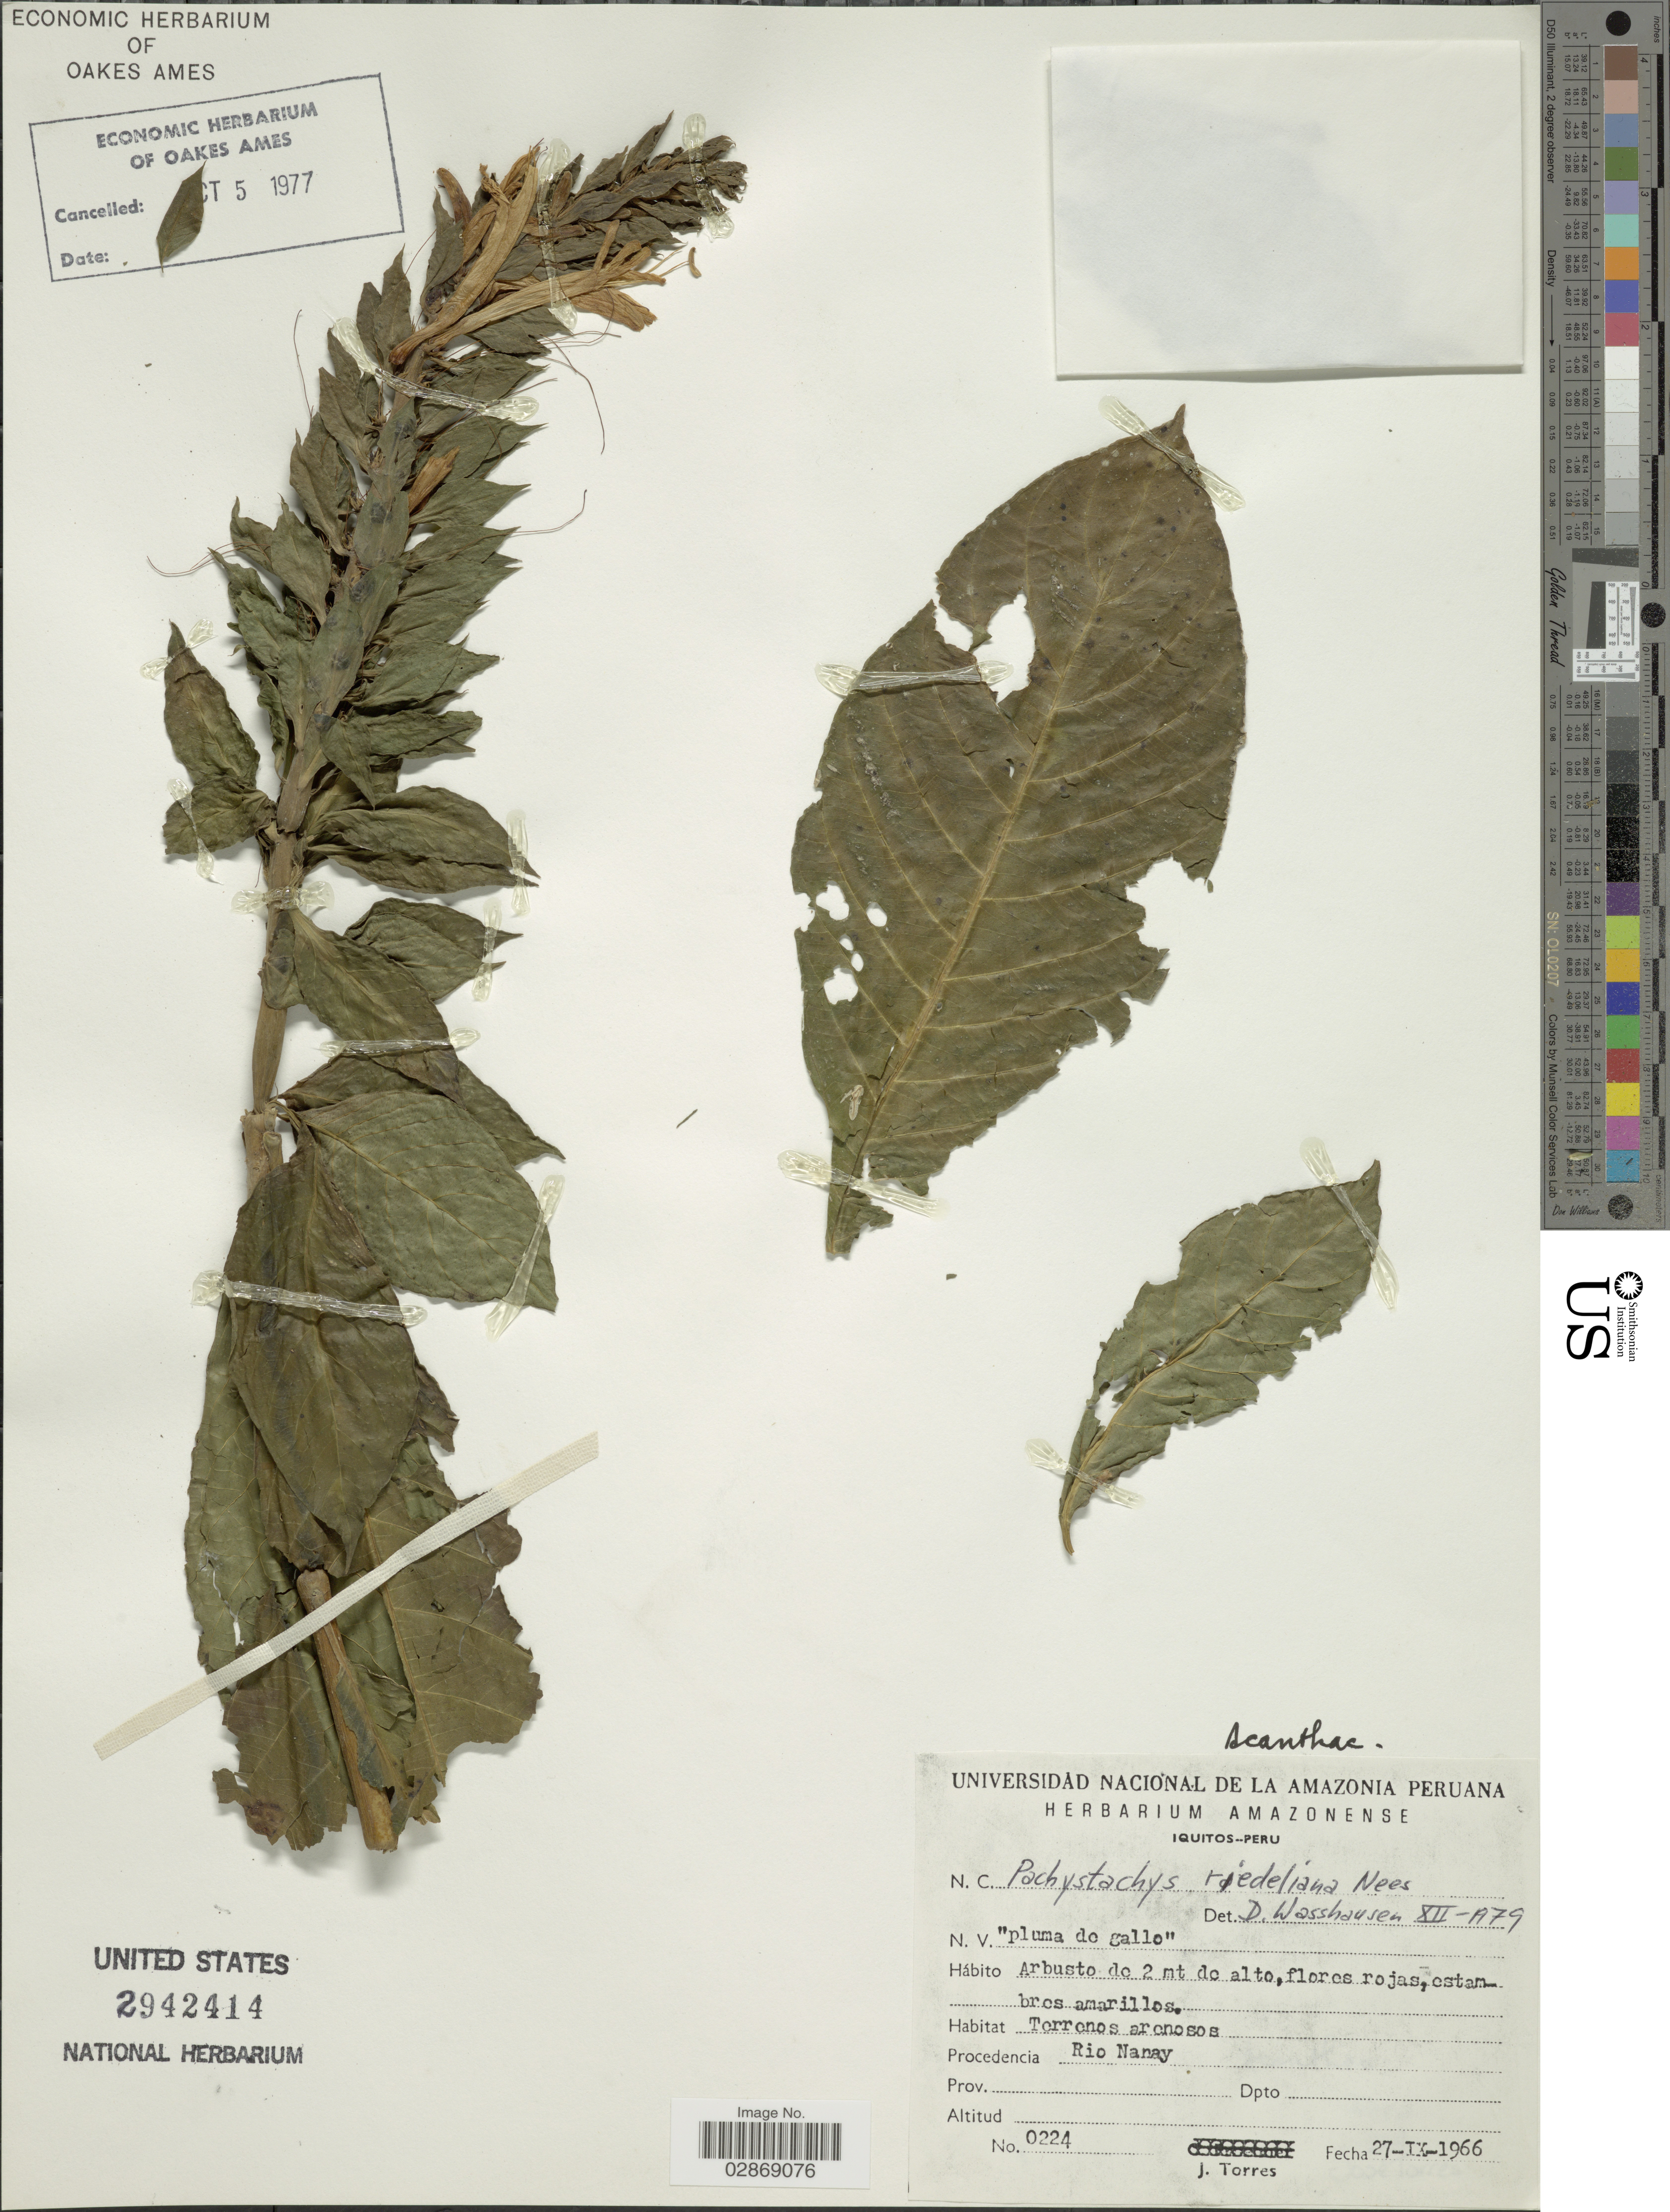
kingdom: Plantae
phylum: Tracheophyta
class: Magnoliopsida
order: Lamiales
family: Acanthaceae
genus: Pachystachys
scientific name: Pachystachys spicata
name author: (Ruiz & Pav.) Wassh.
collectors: J. Torres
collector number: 0224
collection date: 1966-09-27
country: Peru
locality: Rio Nanay.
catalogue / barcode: US 2942414